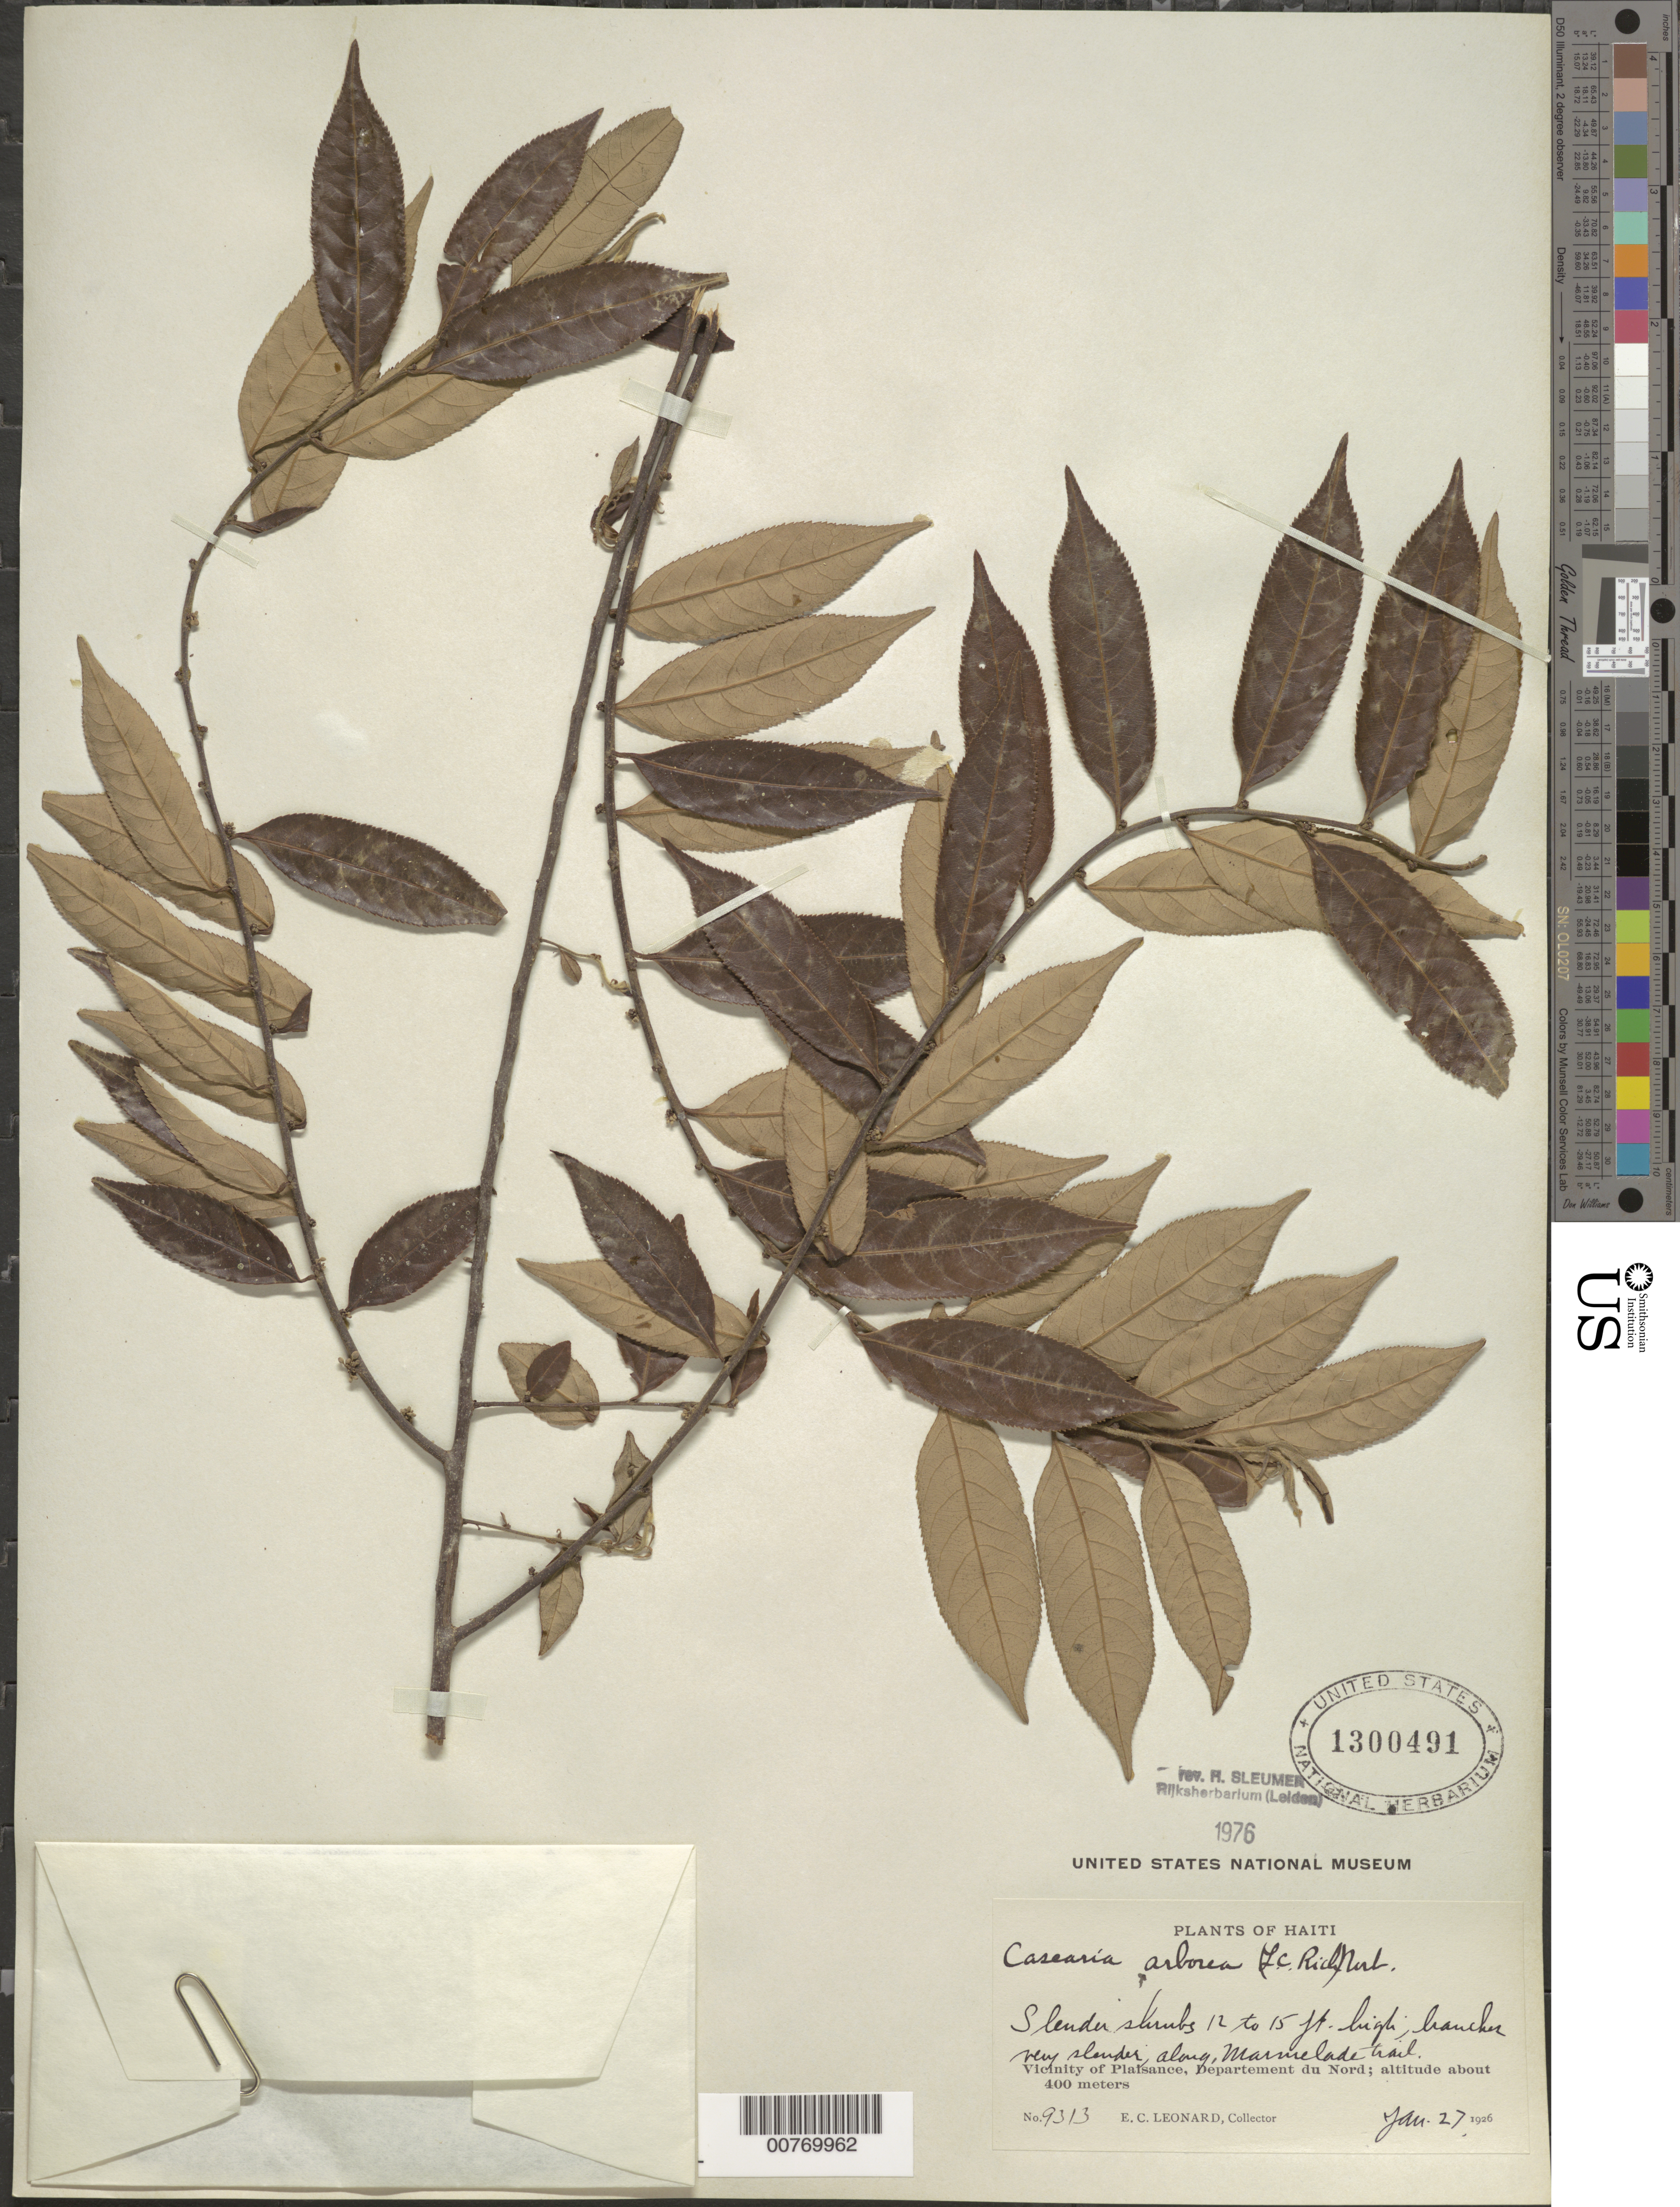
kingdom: Plantae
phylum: Tracheophyta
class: Magnoliopsida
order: Malpighiales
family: Salicaceae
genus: Casearia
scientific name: Casearia arborea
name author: (Rich.) Urb.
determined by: Sleumer, H. O.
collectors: E. C. Leonard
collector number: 9313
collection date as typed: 27 Jan 1926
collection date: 1926-01-27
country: Haiti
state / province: Nord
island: Hispaniola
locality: Vicinity of Plaisance, Department of Nord.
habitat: Along Marmelade trail.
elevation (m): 400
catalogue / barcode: US 1300491